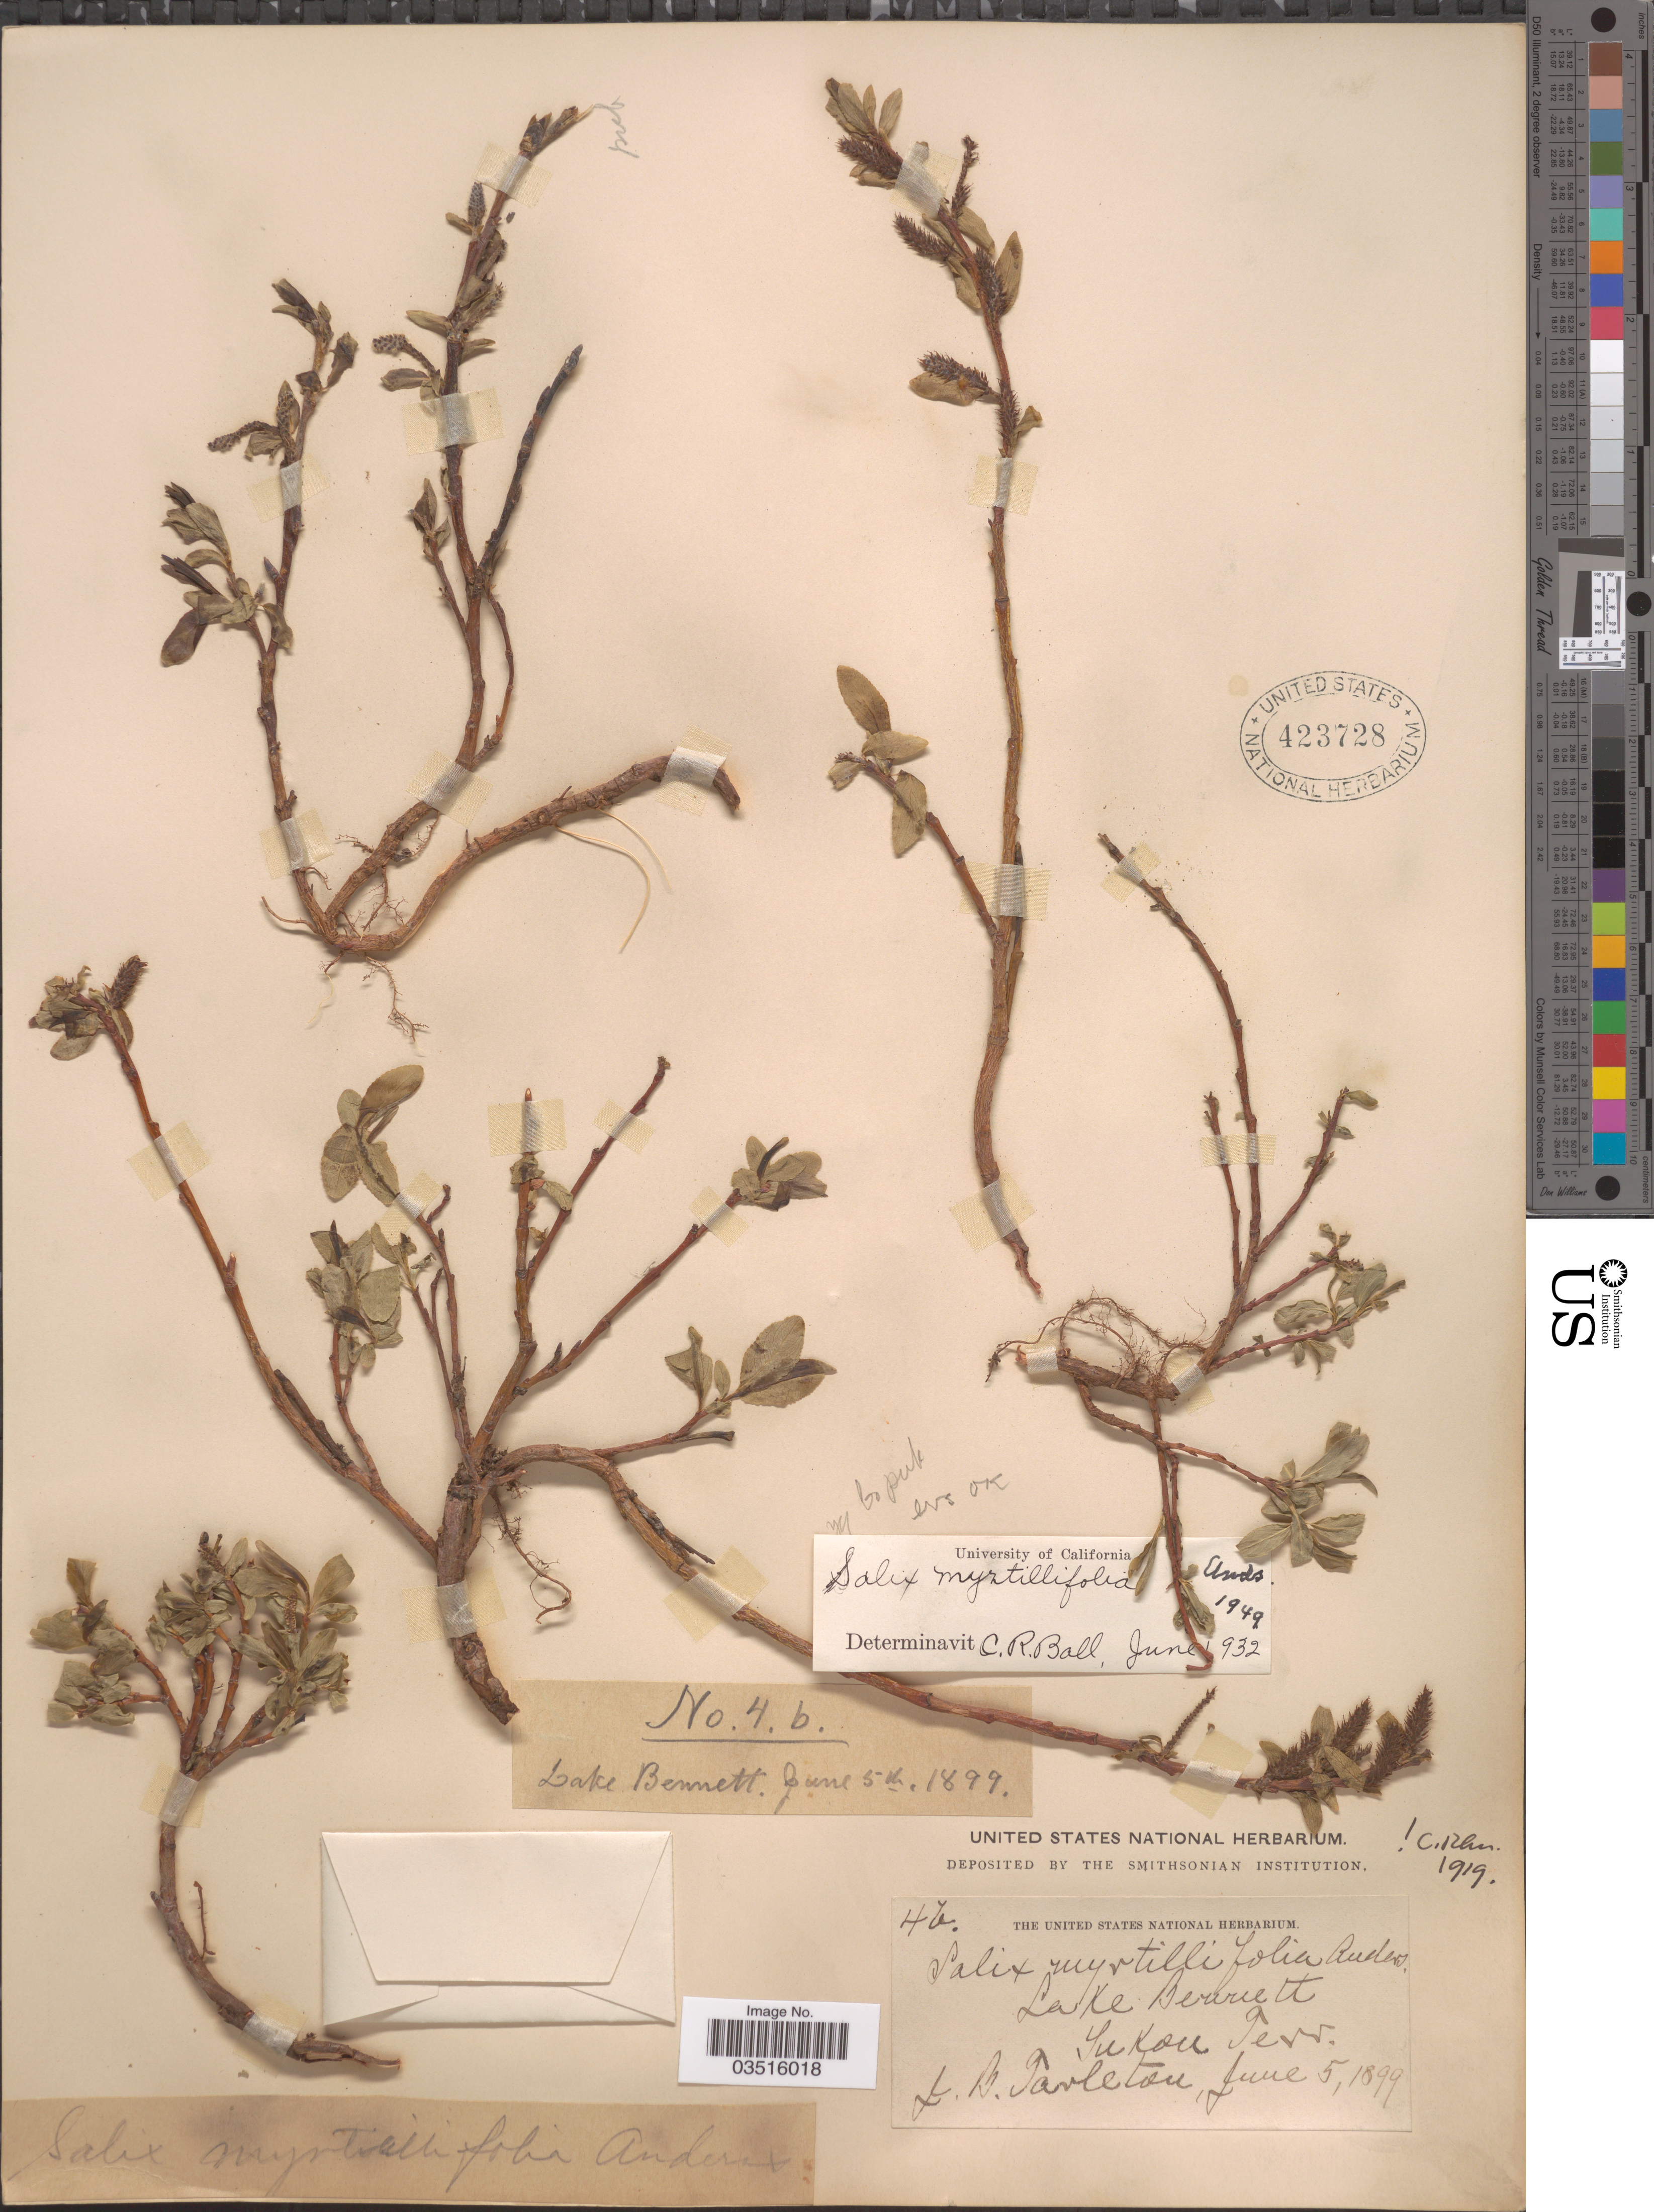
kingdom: Plantae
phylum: Tracheophyta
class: Magnoliopsida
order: Malpighiales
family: Salicaceae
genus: Salix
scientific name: Salix myrtillifolia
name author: Andersson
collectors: J. Tarleton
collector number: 4b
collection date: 1899-06-05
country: Canada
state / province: Yukon Territory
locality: Lake Bennett.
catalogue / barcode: US 423728